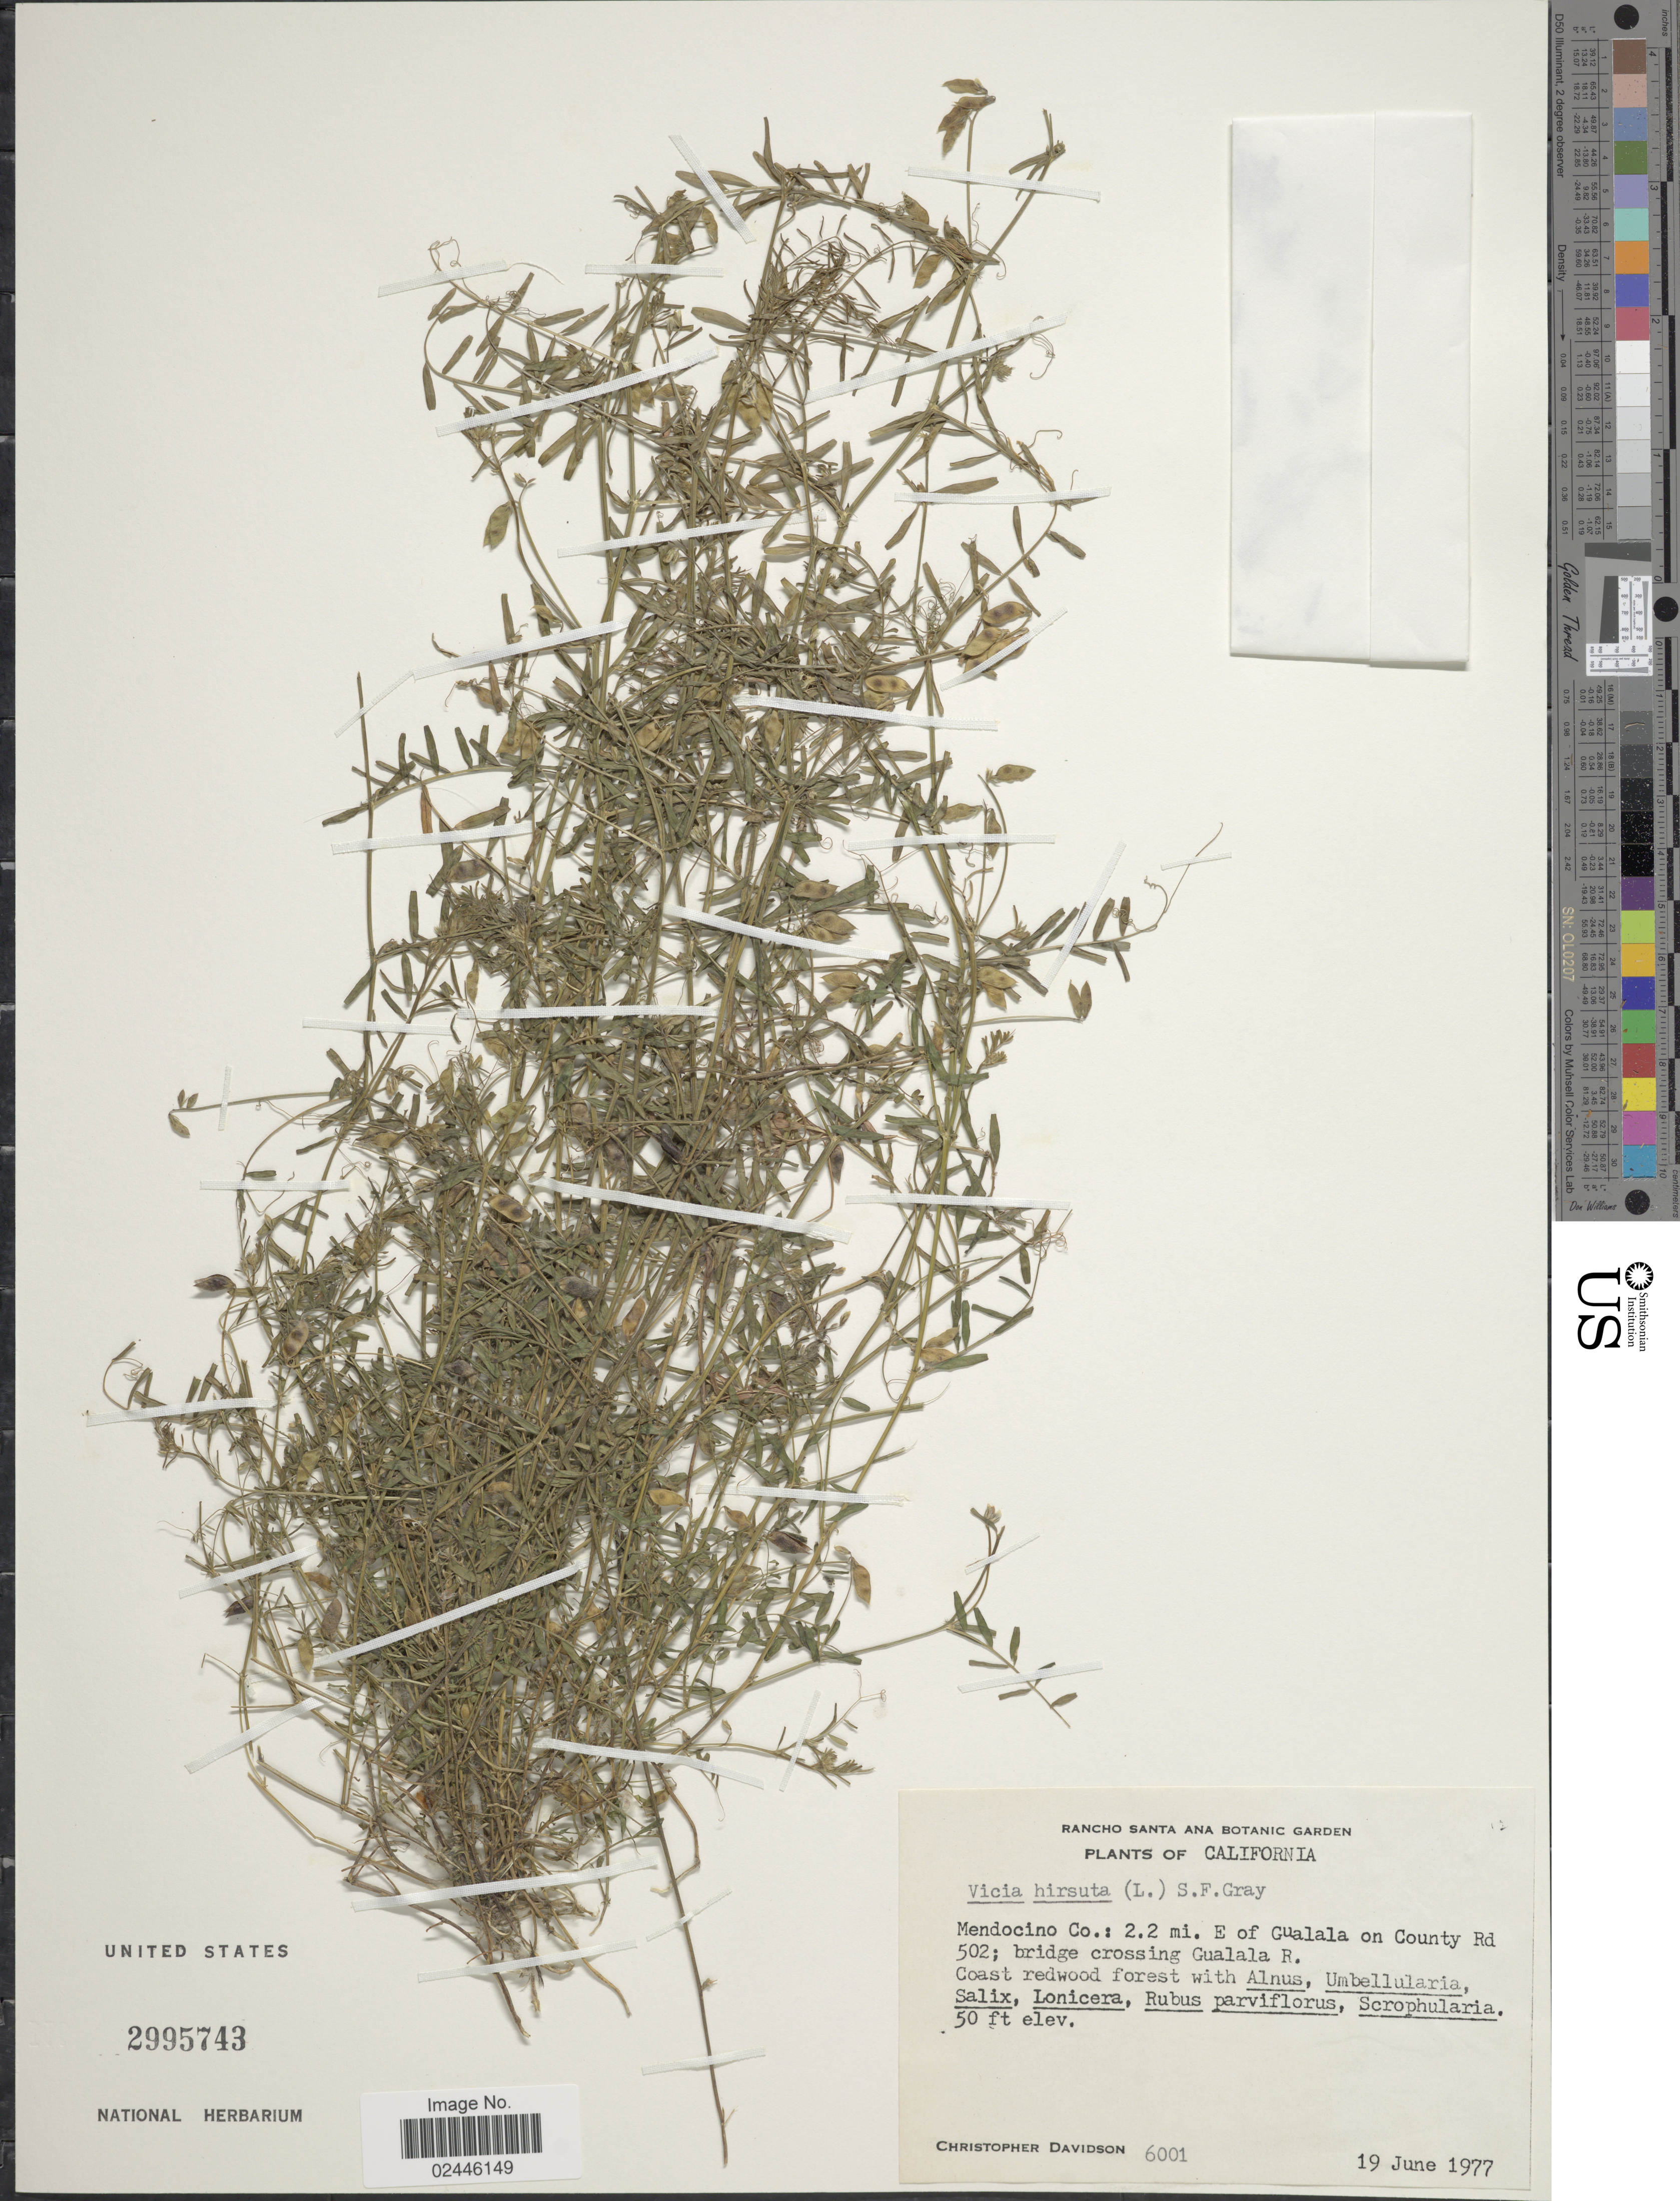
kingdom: Plantae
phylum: Tracheophyta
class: Magnoliopsida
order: Fabales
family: Fabaceae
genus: Vicia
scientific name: Vicia hirsuta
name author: (L.) A. Gray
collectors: C. Davidson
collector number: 6001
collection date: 1977-06-19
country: United States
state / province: California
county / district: Mendocino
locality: Mendocino Co: 2.2 mi. E of Gualala on County Rd 502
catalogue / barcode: US 2995743